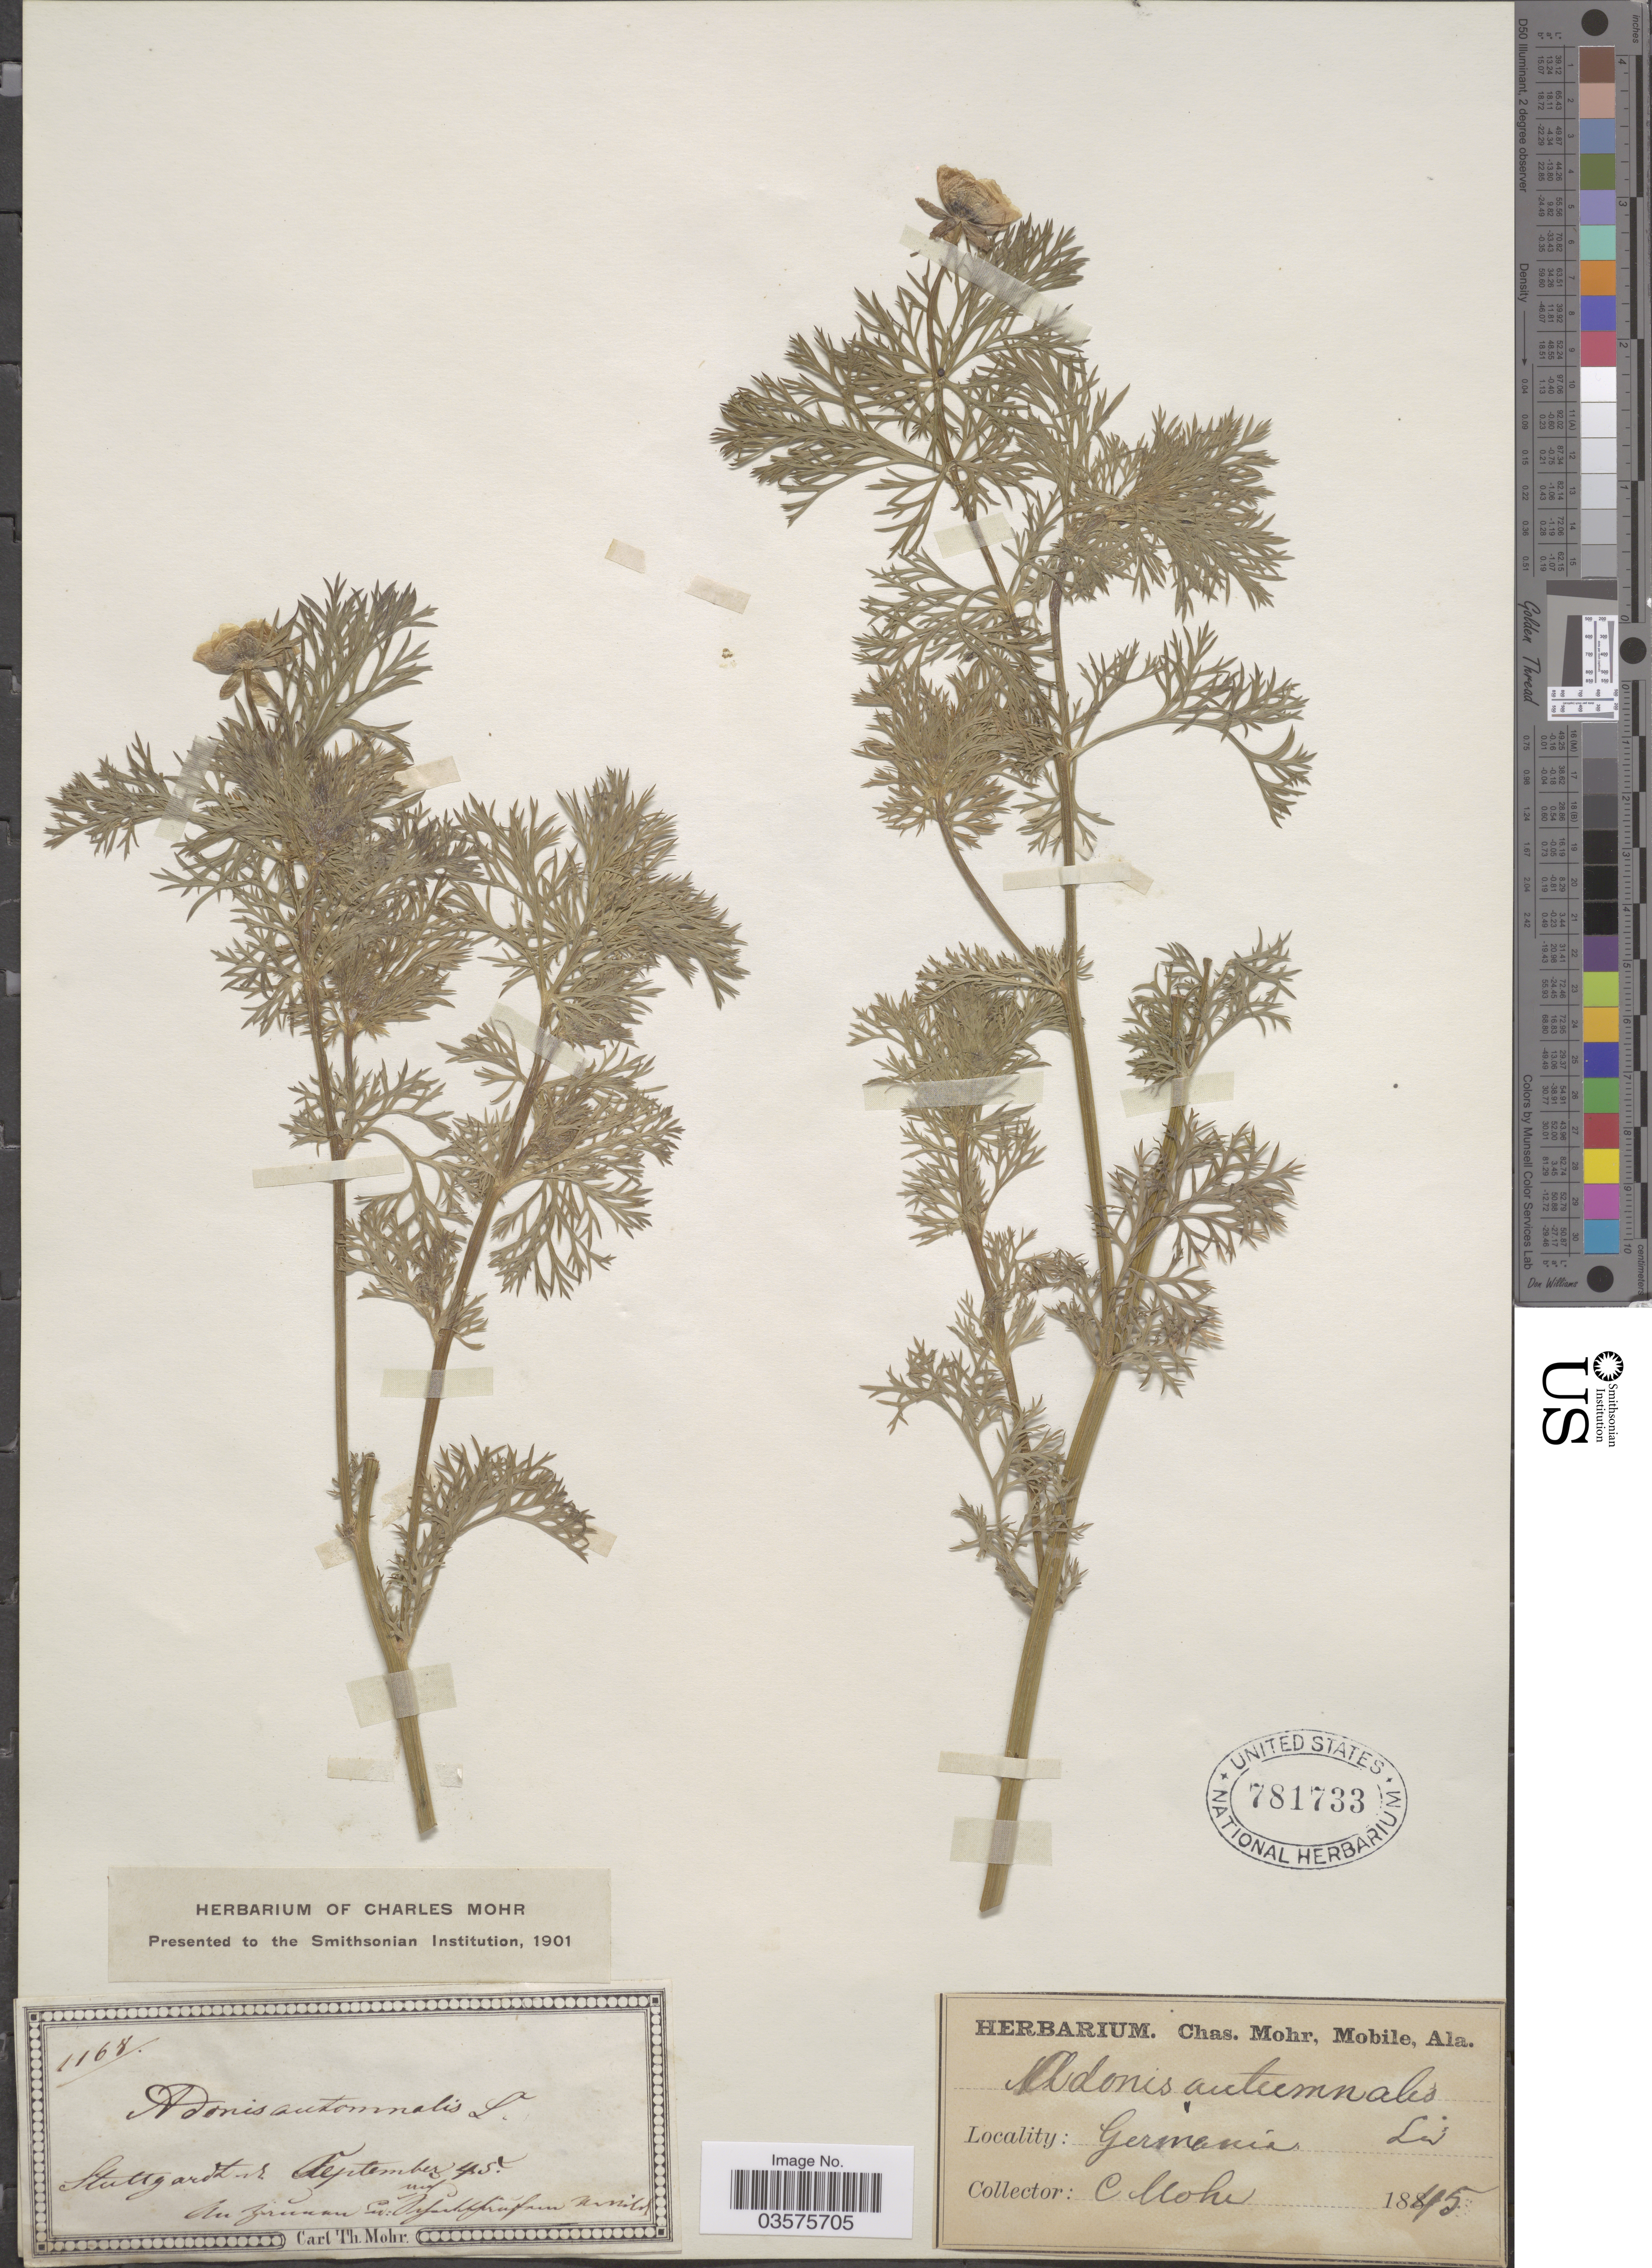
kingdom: Plantae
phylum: Tracheophyta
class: Magnoliopsida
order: Ranunculales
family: Ranunculaceae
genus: Adonis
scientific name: Adonis autumnalis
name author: M. Bieb.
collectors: Mohr, C. T. (herbarium)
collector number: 1168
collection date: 1845-09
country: Germany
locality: Germania. Stuttgardt de [interpreted]. An Zinnan Pr: Orfarthfrufun Nanilal. [interpreted]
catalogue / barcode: US 781733